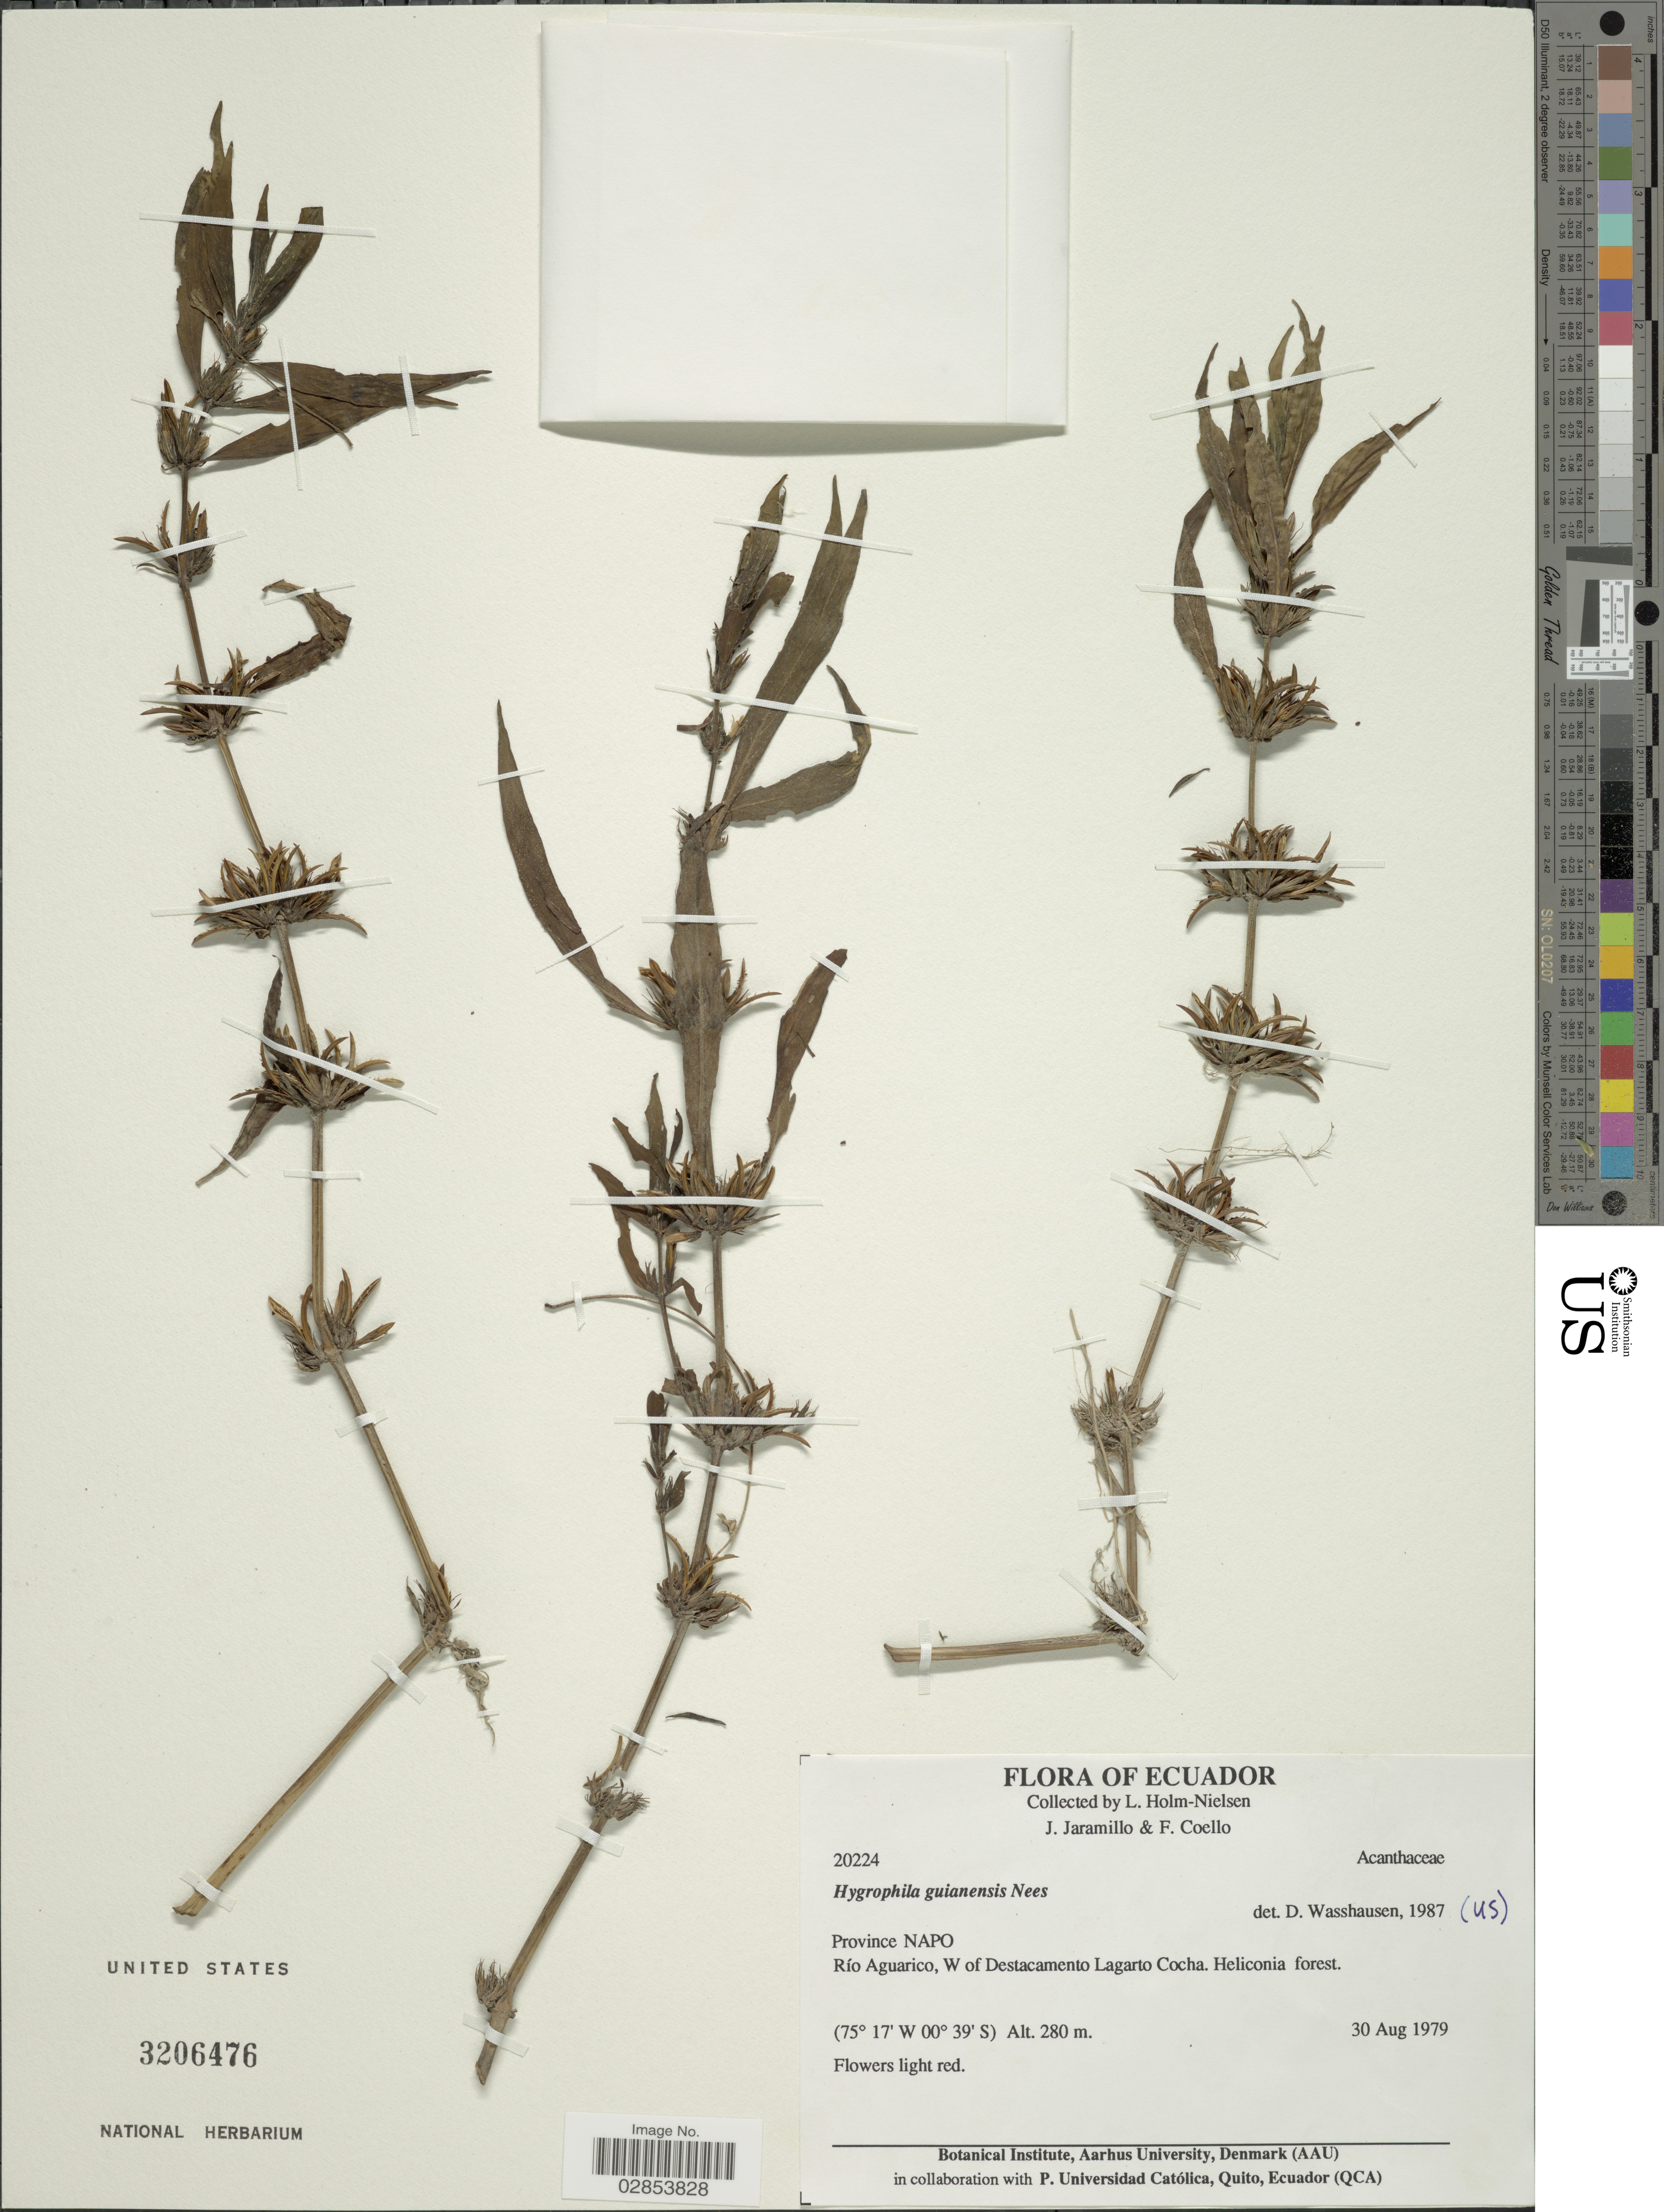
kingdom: Plantae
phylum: Tracheophyta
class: Magnoliopsida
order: Lamiales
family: Acanthaceae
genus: Hygrophila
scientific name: Hygrophila costata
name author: Nees & T. Nees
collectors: L. Holm-Nielsen, J. Jaramillo & F. Coello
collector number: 20224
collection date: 1979-08-30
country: Ecuador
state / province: Napo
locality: Río Aguarico, W of Destacamento Lagarto Cocha. Heliconia forest.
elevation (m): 280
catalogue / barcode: US 3206476